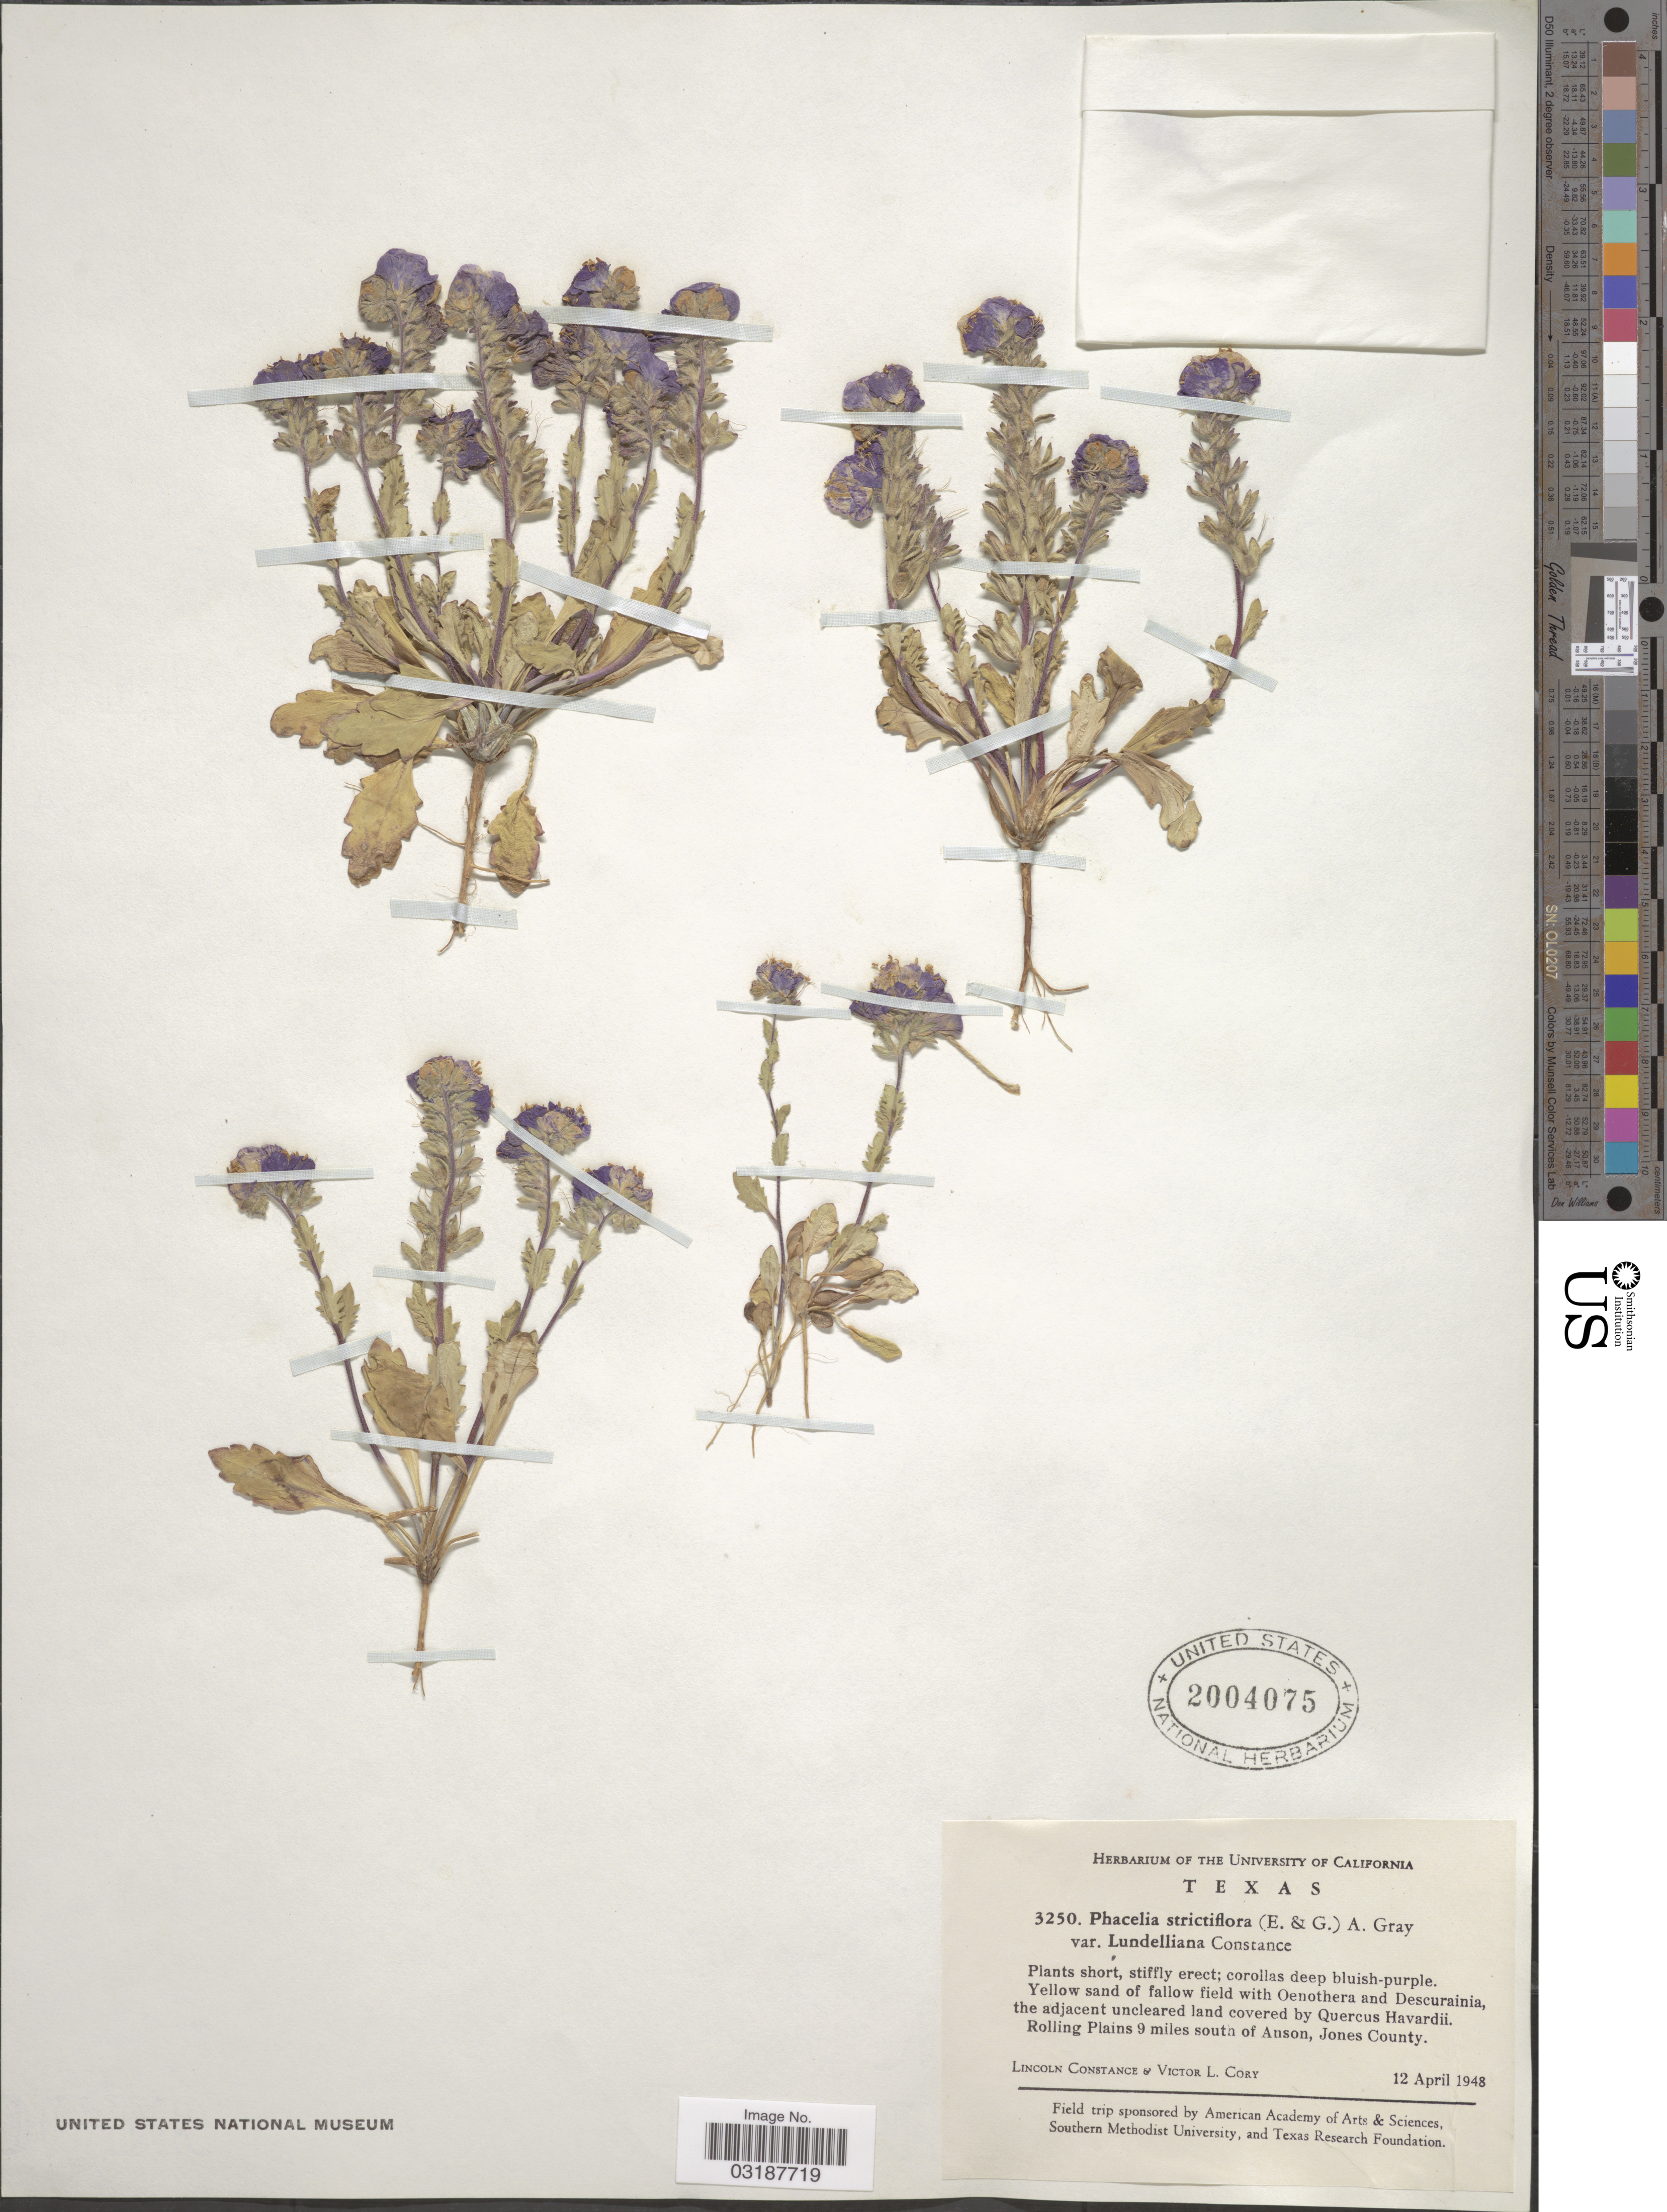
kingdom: Plantae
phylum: Tracheophyta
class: Magnoliopsida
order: Boraginales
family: Hydrophyllaceae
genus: Phacelia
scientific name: Phacelia strictiflora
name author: (Engelm. & A. Gray) A. Gray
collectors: L. Constance & V. Cory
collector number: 3250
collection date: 1948-04-12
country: United States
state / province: Texas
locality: Rolling Plains 9 miles south of Anson, Jones County.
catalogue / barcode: US 2004075